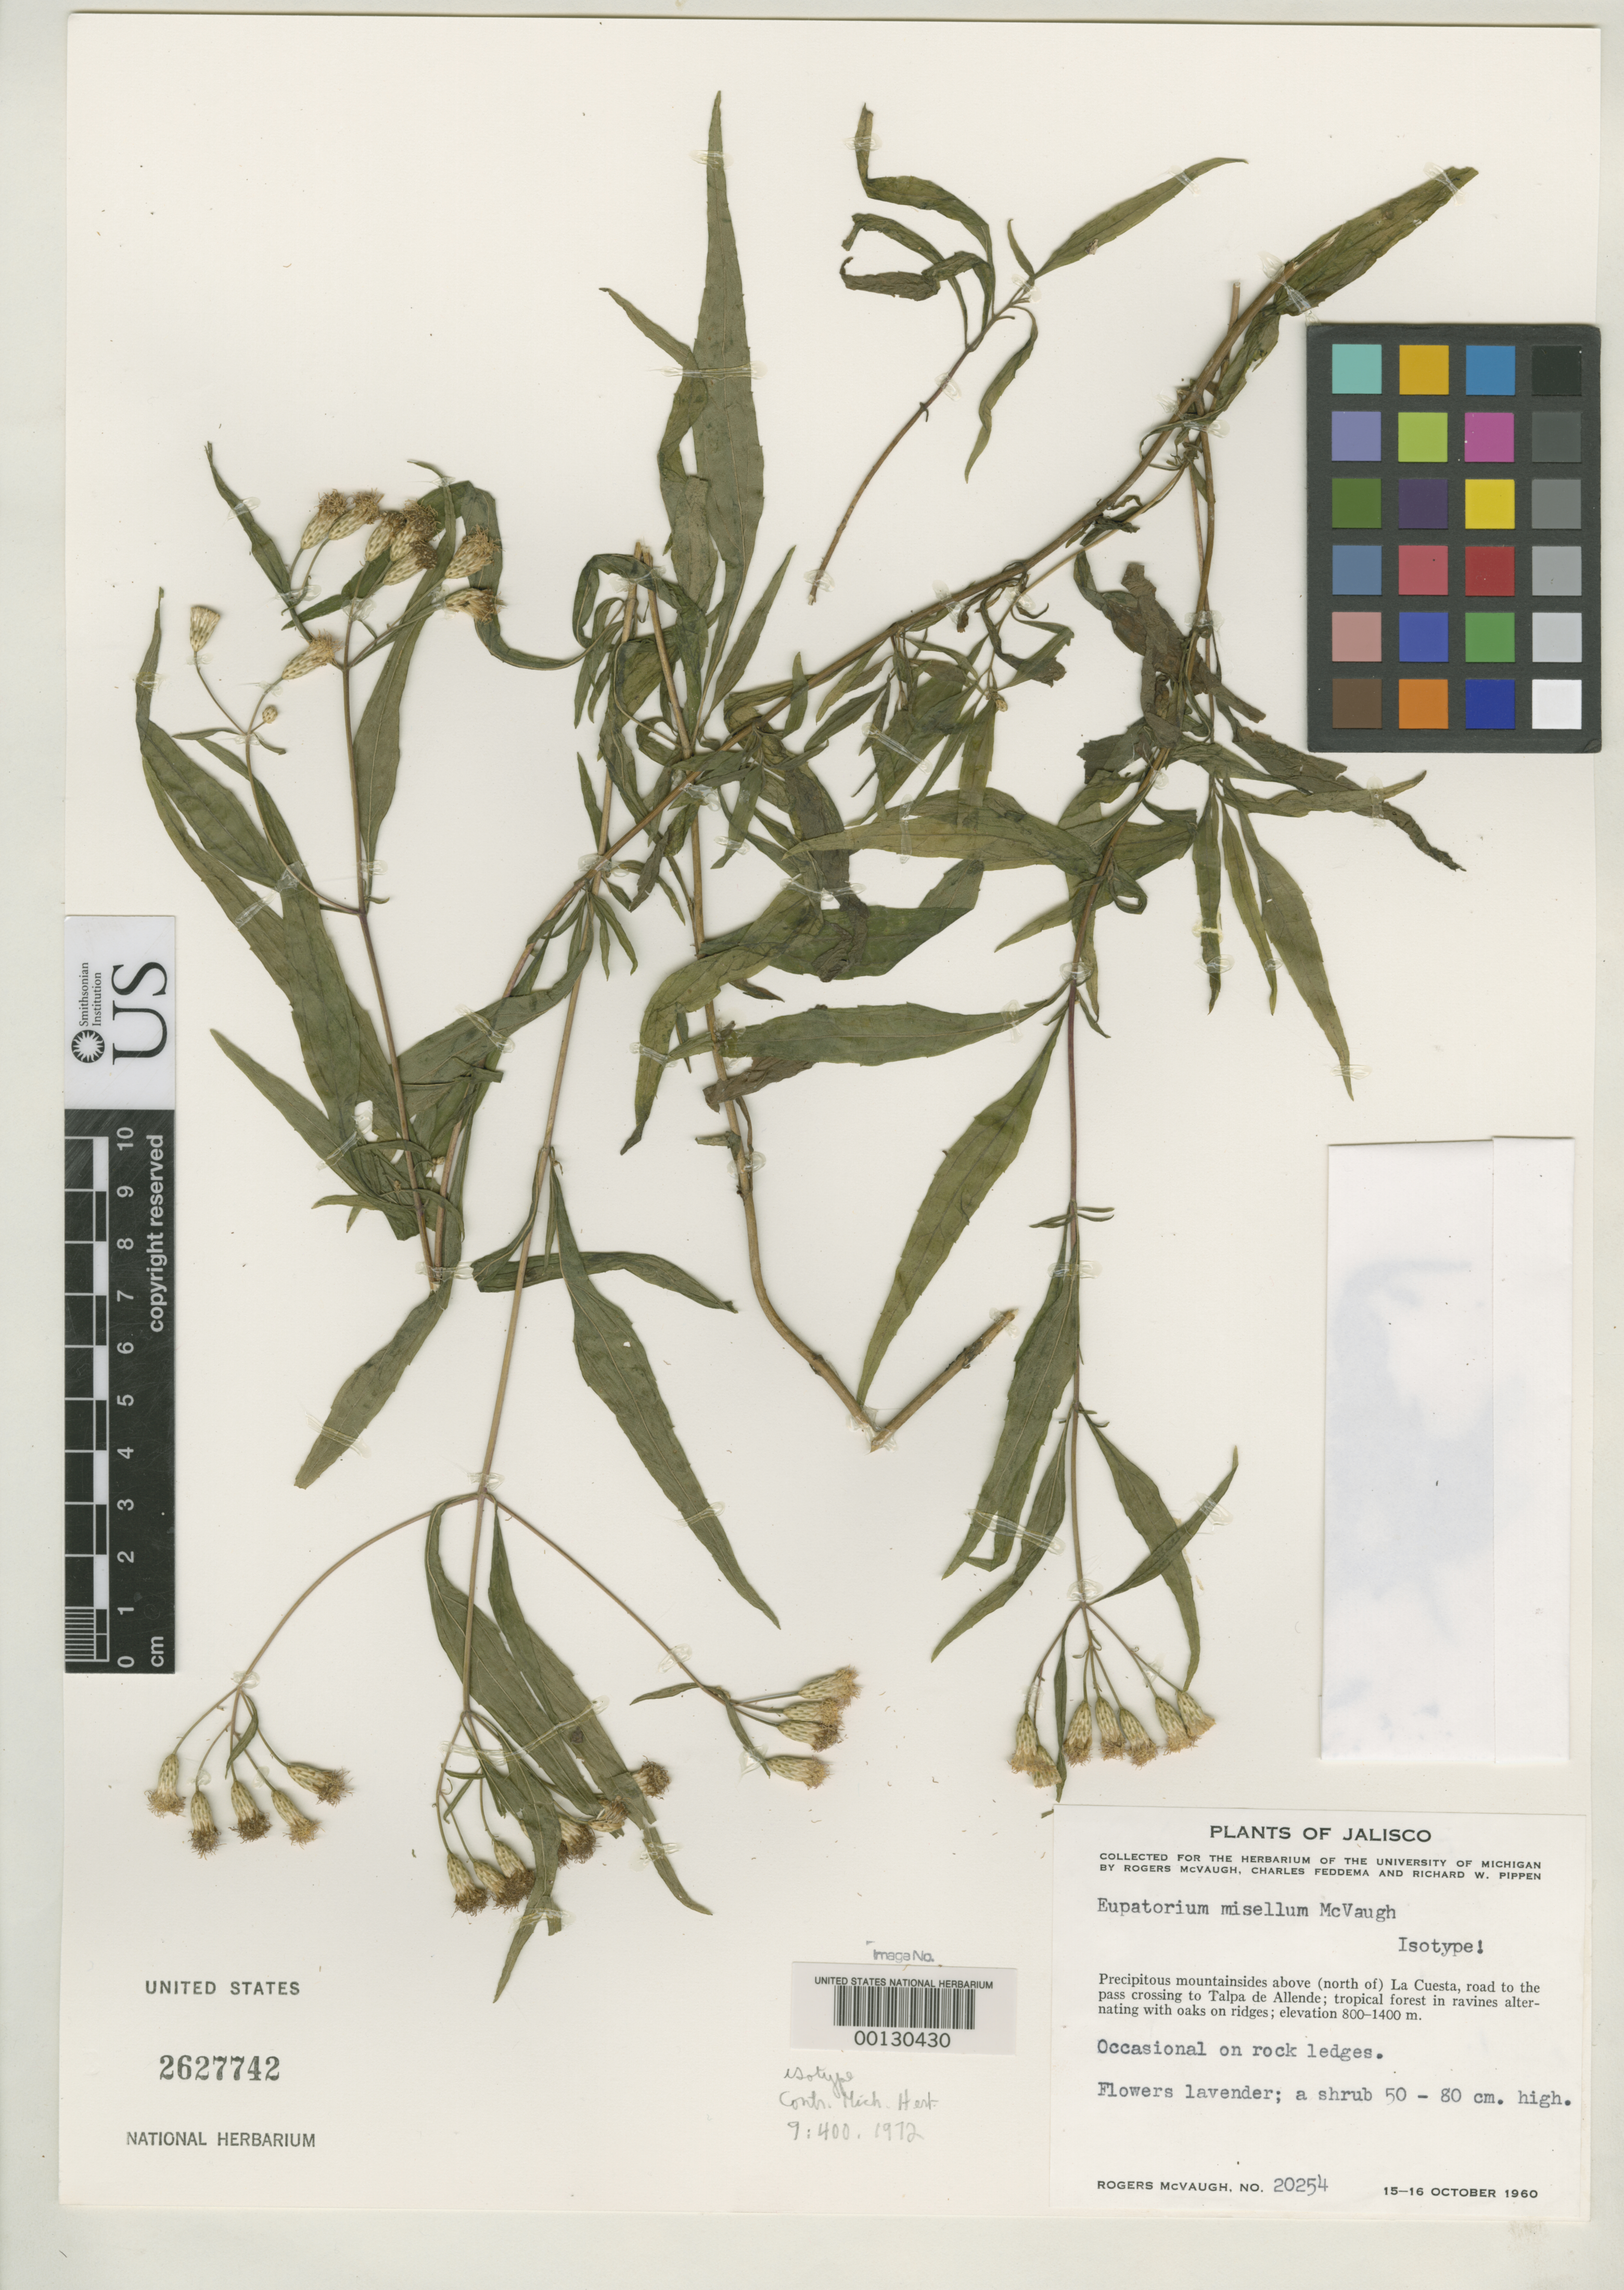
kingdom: Plantae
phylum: Tracheophyta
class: Magnoliopsida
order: Asterales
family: Asteraceae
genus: Eupatorium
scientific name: Eupatorium misellum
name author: McVaugh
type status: Isotype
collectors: R. McVaugh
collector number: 20254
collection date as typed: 15 Oct 1960 to 16 Oct 1960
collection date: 1960-10-15/1960-10-16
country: Mexico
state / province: Jalisco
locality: North of La Cuesta.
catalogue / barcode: US 2627742